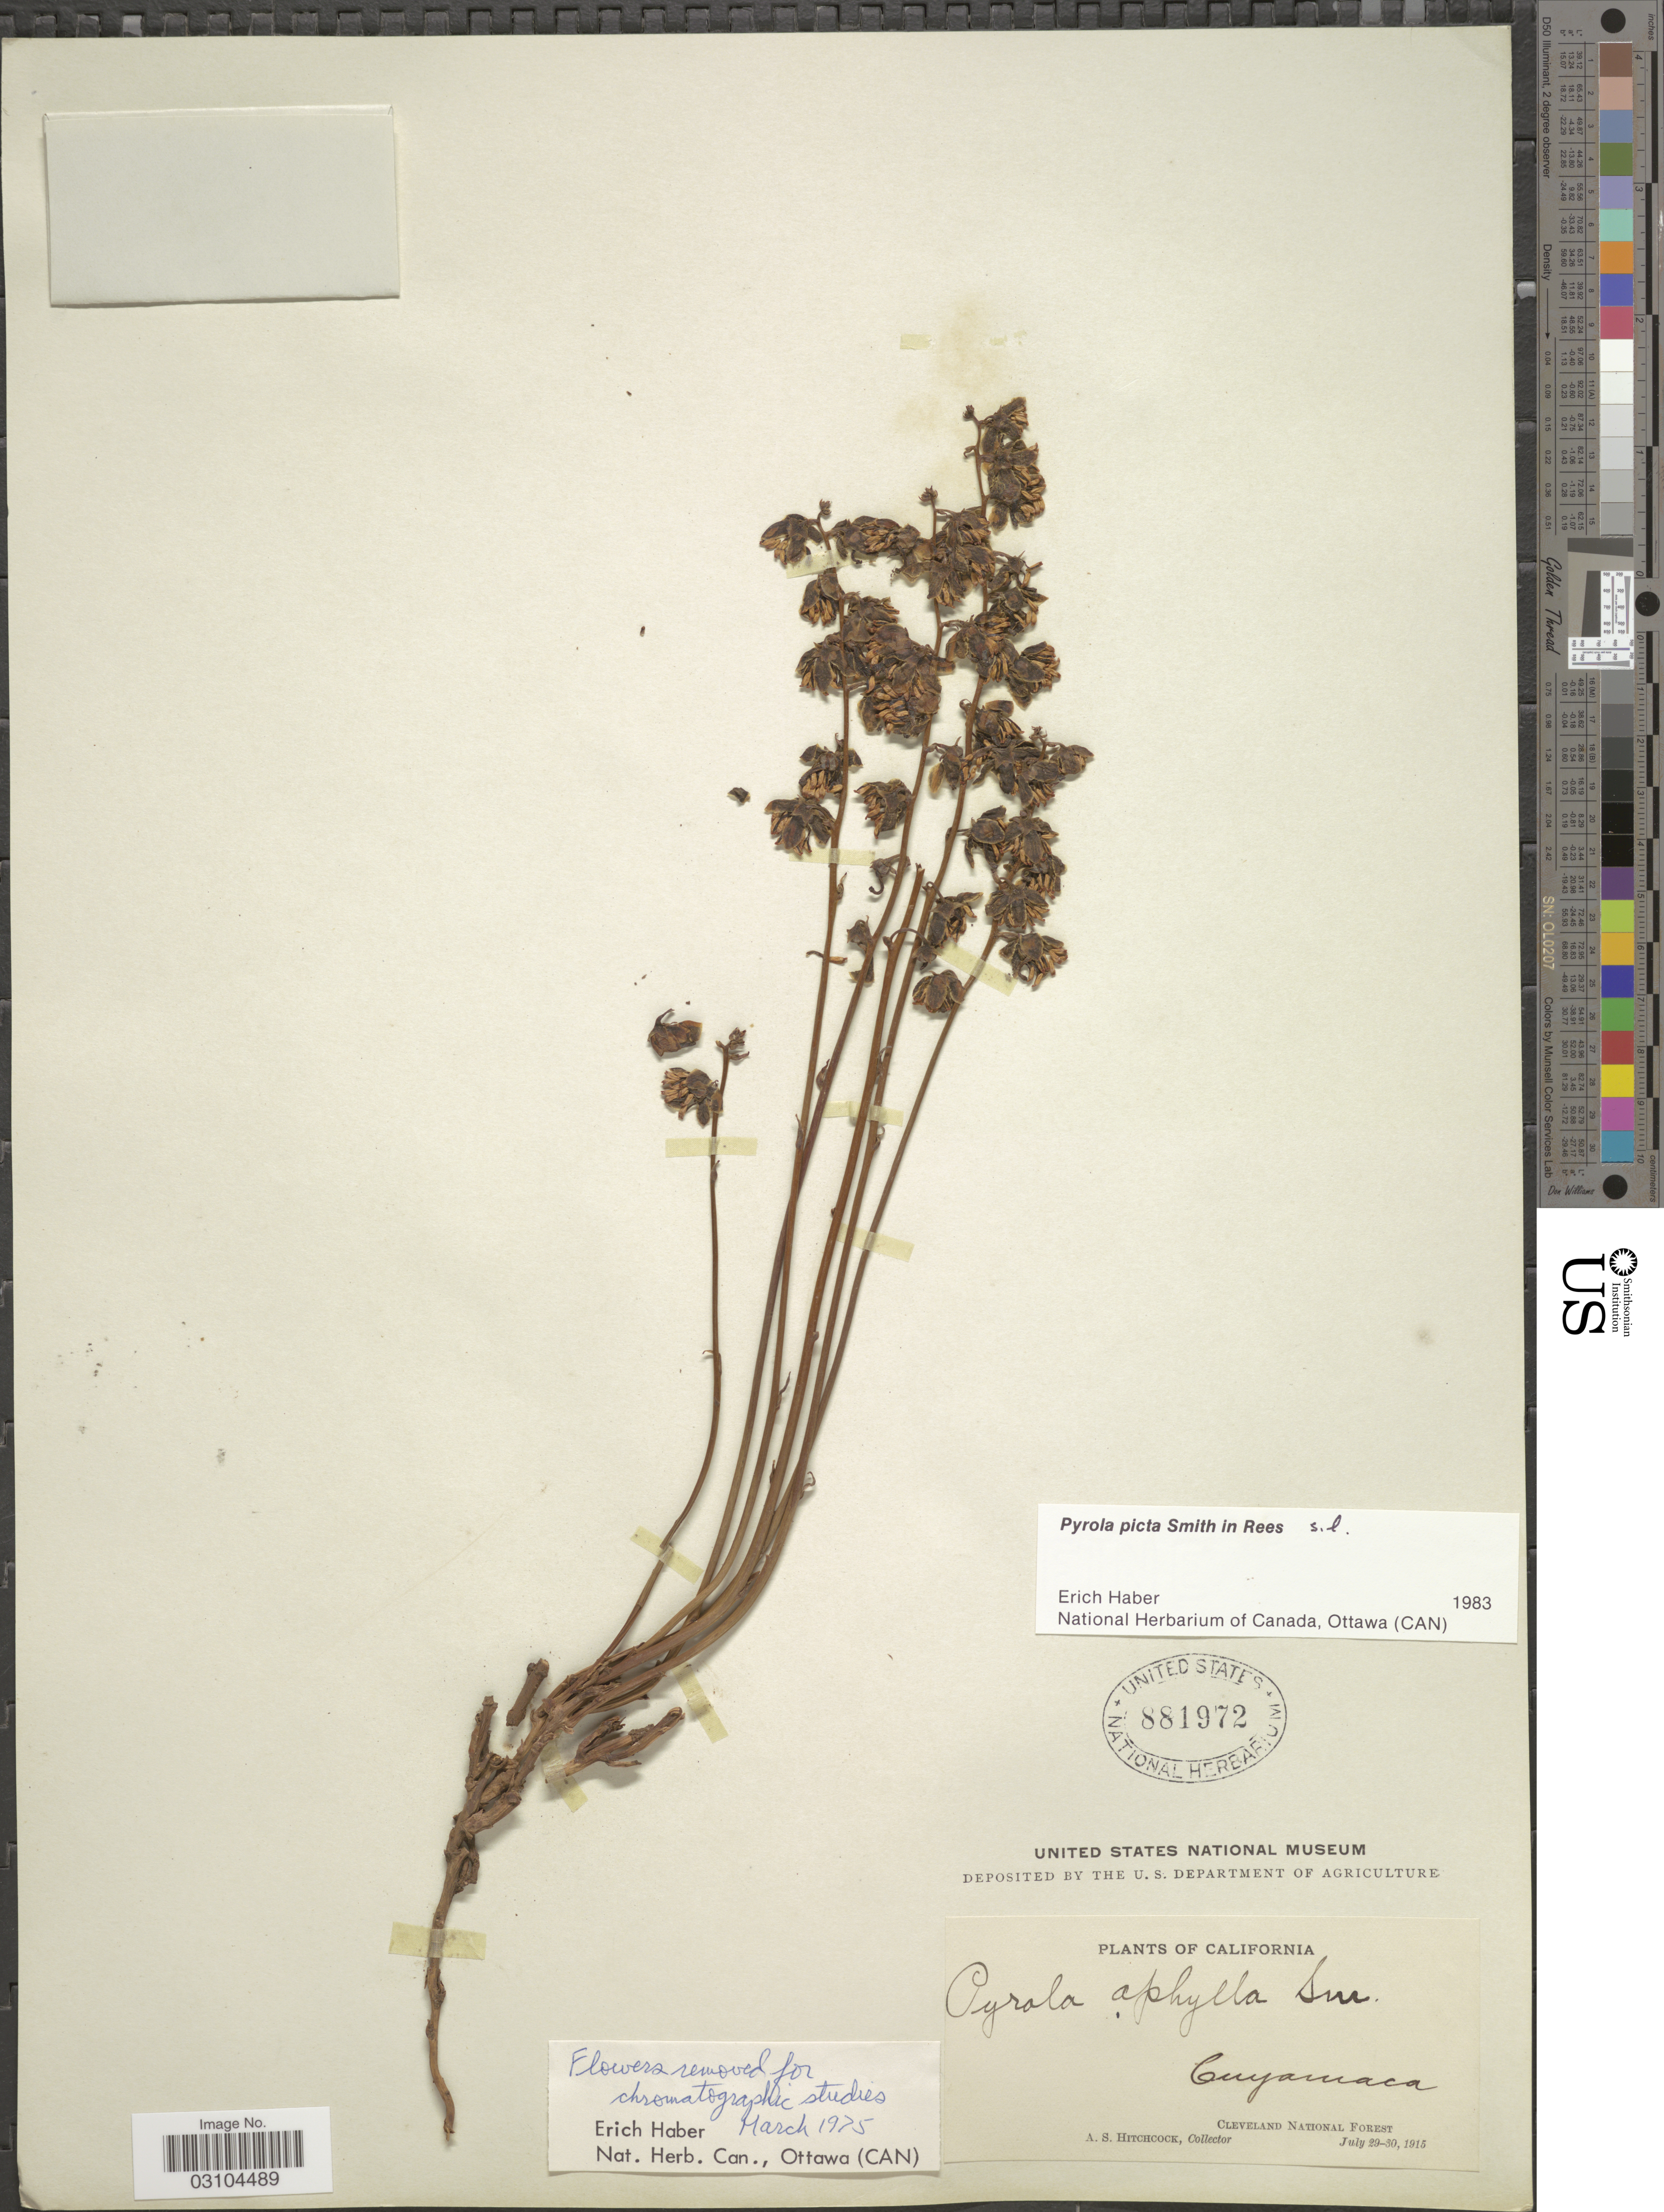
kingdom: Plantae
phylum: Tracheophyta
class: Magnoliopsida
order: Ericales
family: Ericaceae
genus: Pyrola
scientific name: Pyrola picta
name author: Sm. in Rees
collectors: A. S. Hitchcock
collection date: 1915-07-29/1915-07-30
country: United States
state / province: California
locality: Cuyamaca. Cleveland National Forest.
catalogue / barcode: US 881972